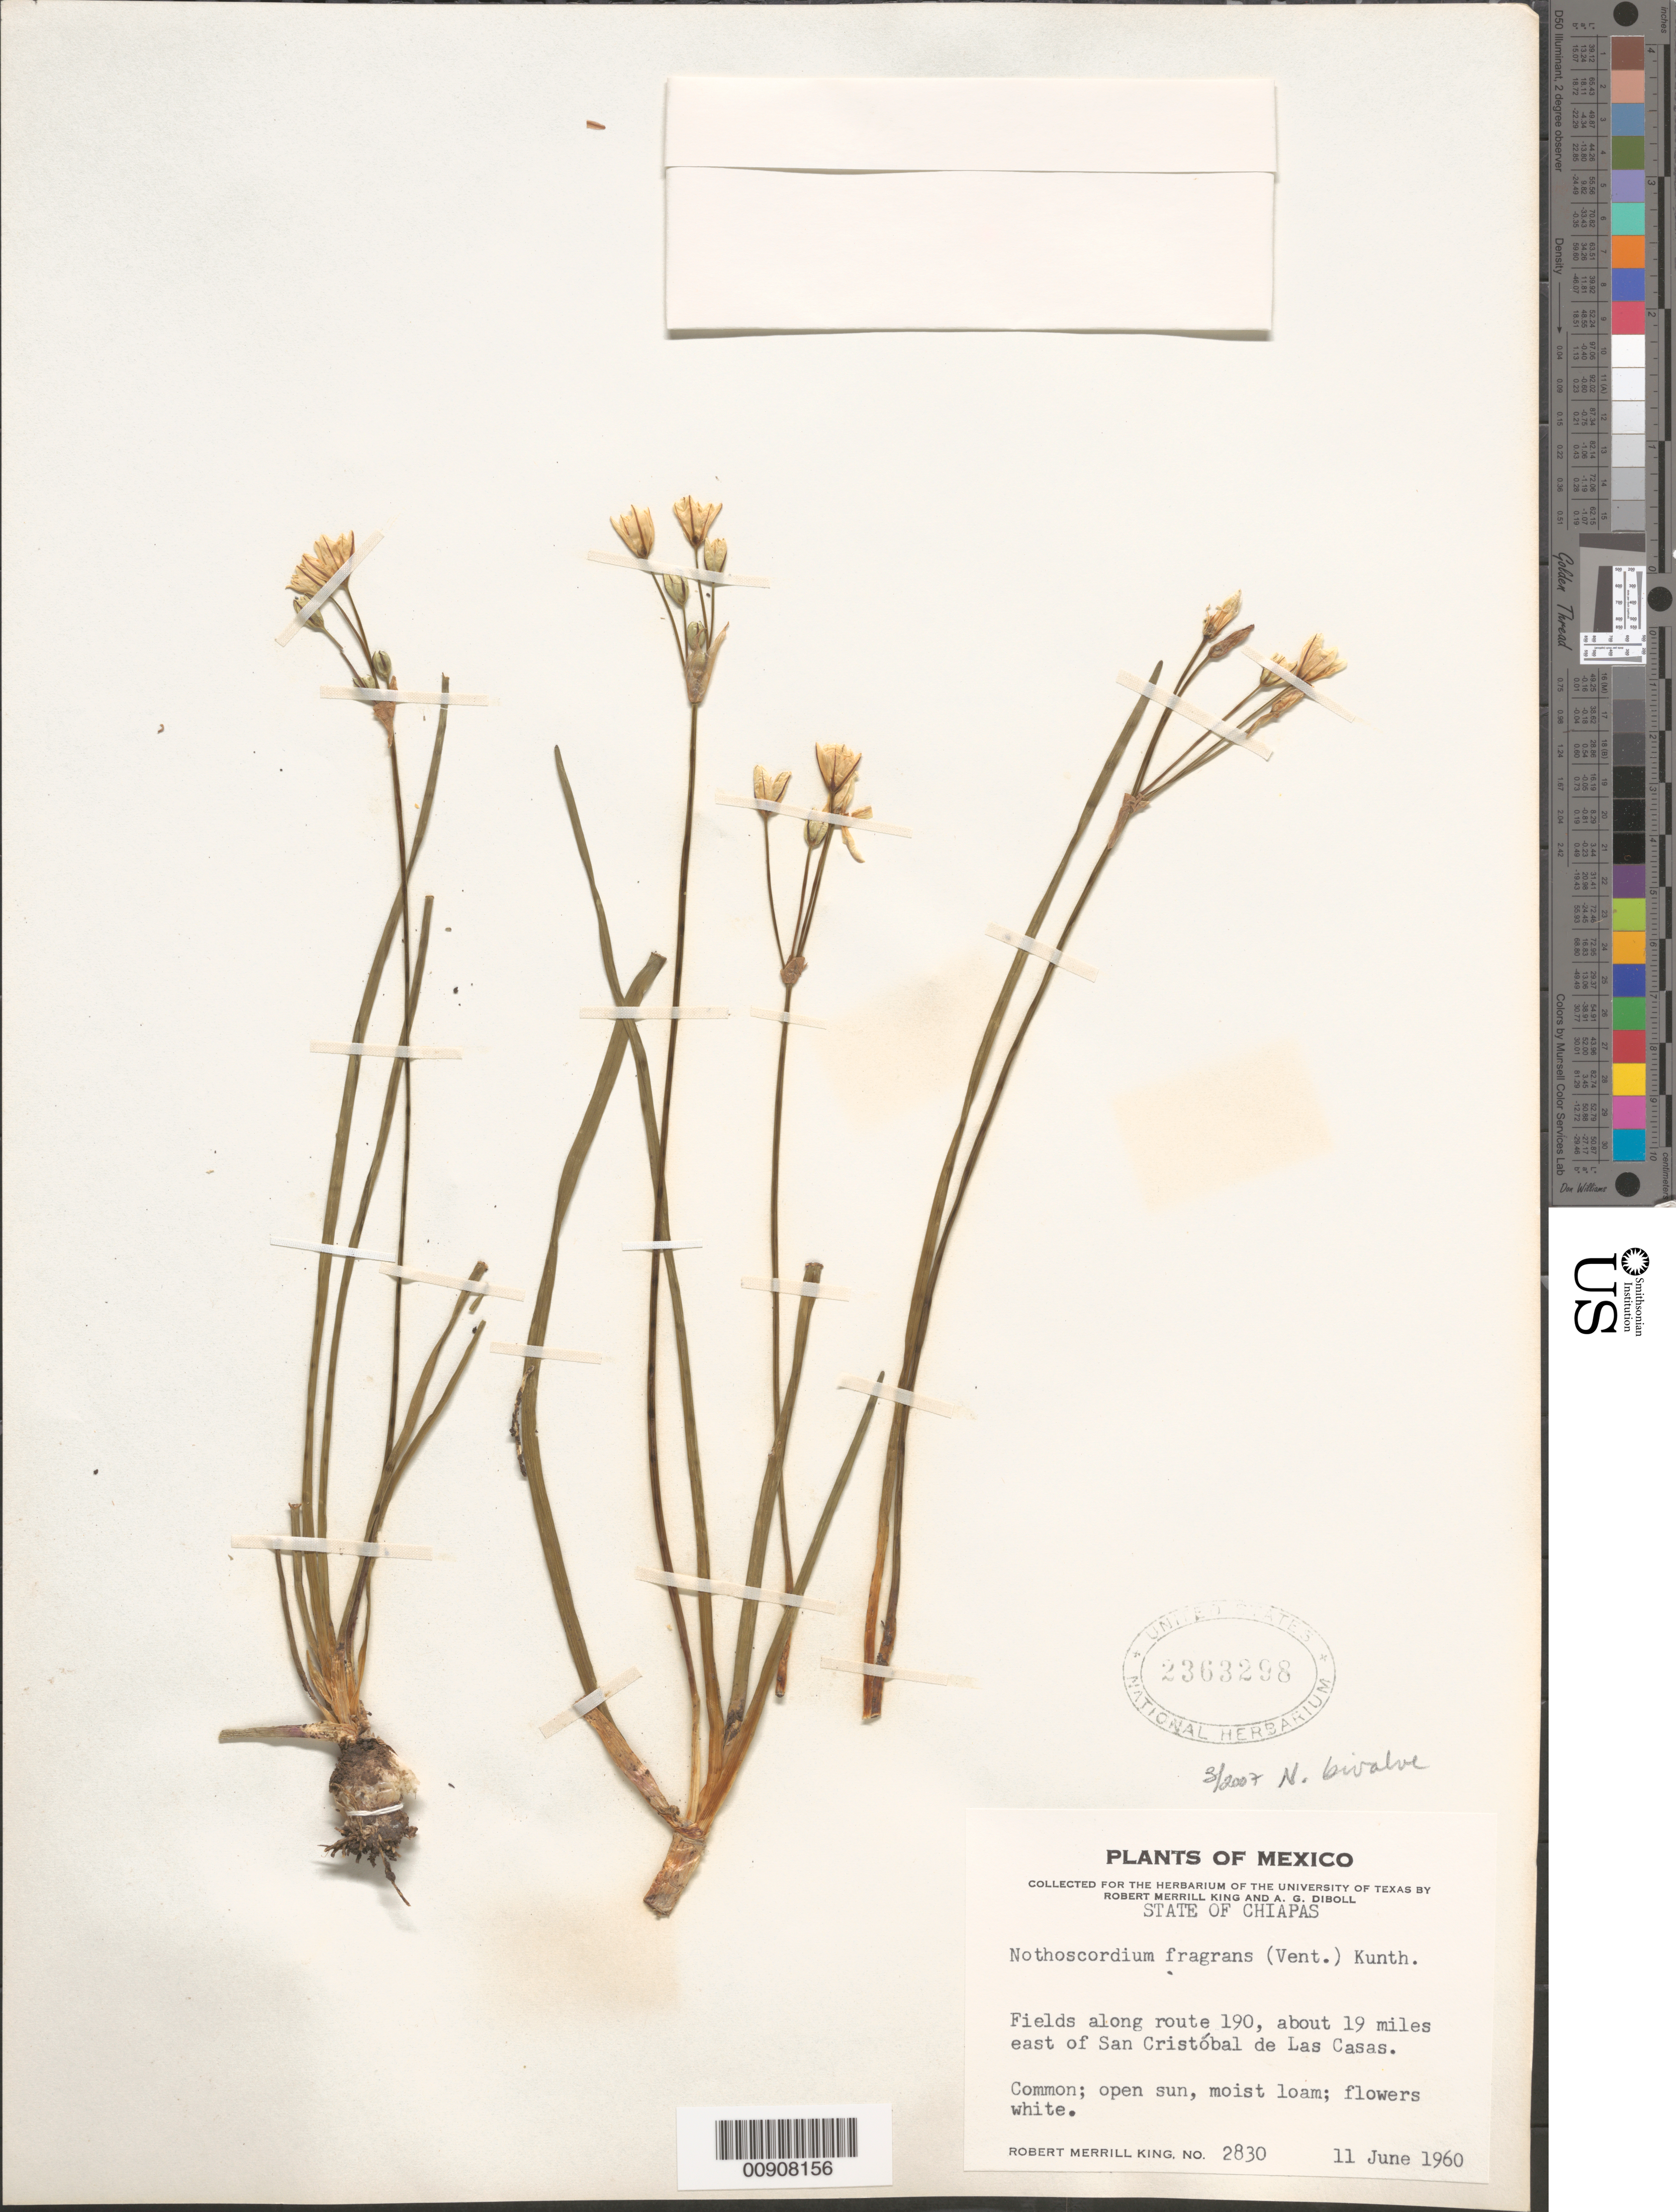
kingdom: Plantae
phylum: Tracheophyta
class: Liliopsida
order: Asparagales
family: Amaryllidaceae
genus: Nothoscordum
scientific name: Nothoscordum bivalve var. bivalve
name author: (L.) Britton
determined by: Strong, M. T., (US), Smithsonian Institution - National Museum of Natural History (UNITED STATES)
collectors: R. M. King & A. Diboll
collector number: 2830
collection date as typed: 11 Jun 1960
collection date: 1960-06-11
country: Mexico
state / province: Chiapas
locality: Fields along route 190, about 19 miles east of San Cristóbal de las Casas.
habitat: Open sun, moist loam.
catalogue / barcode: US 2363298